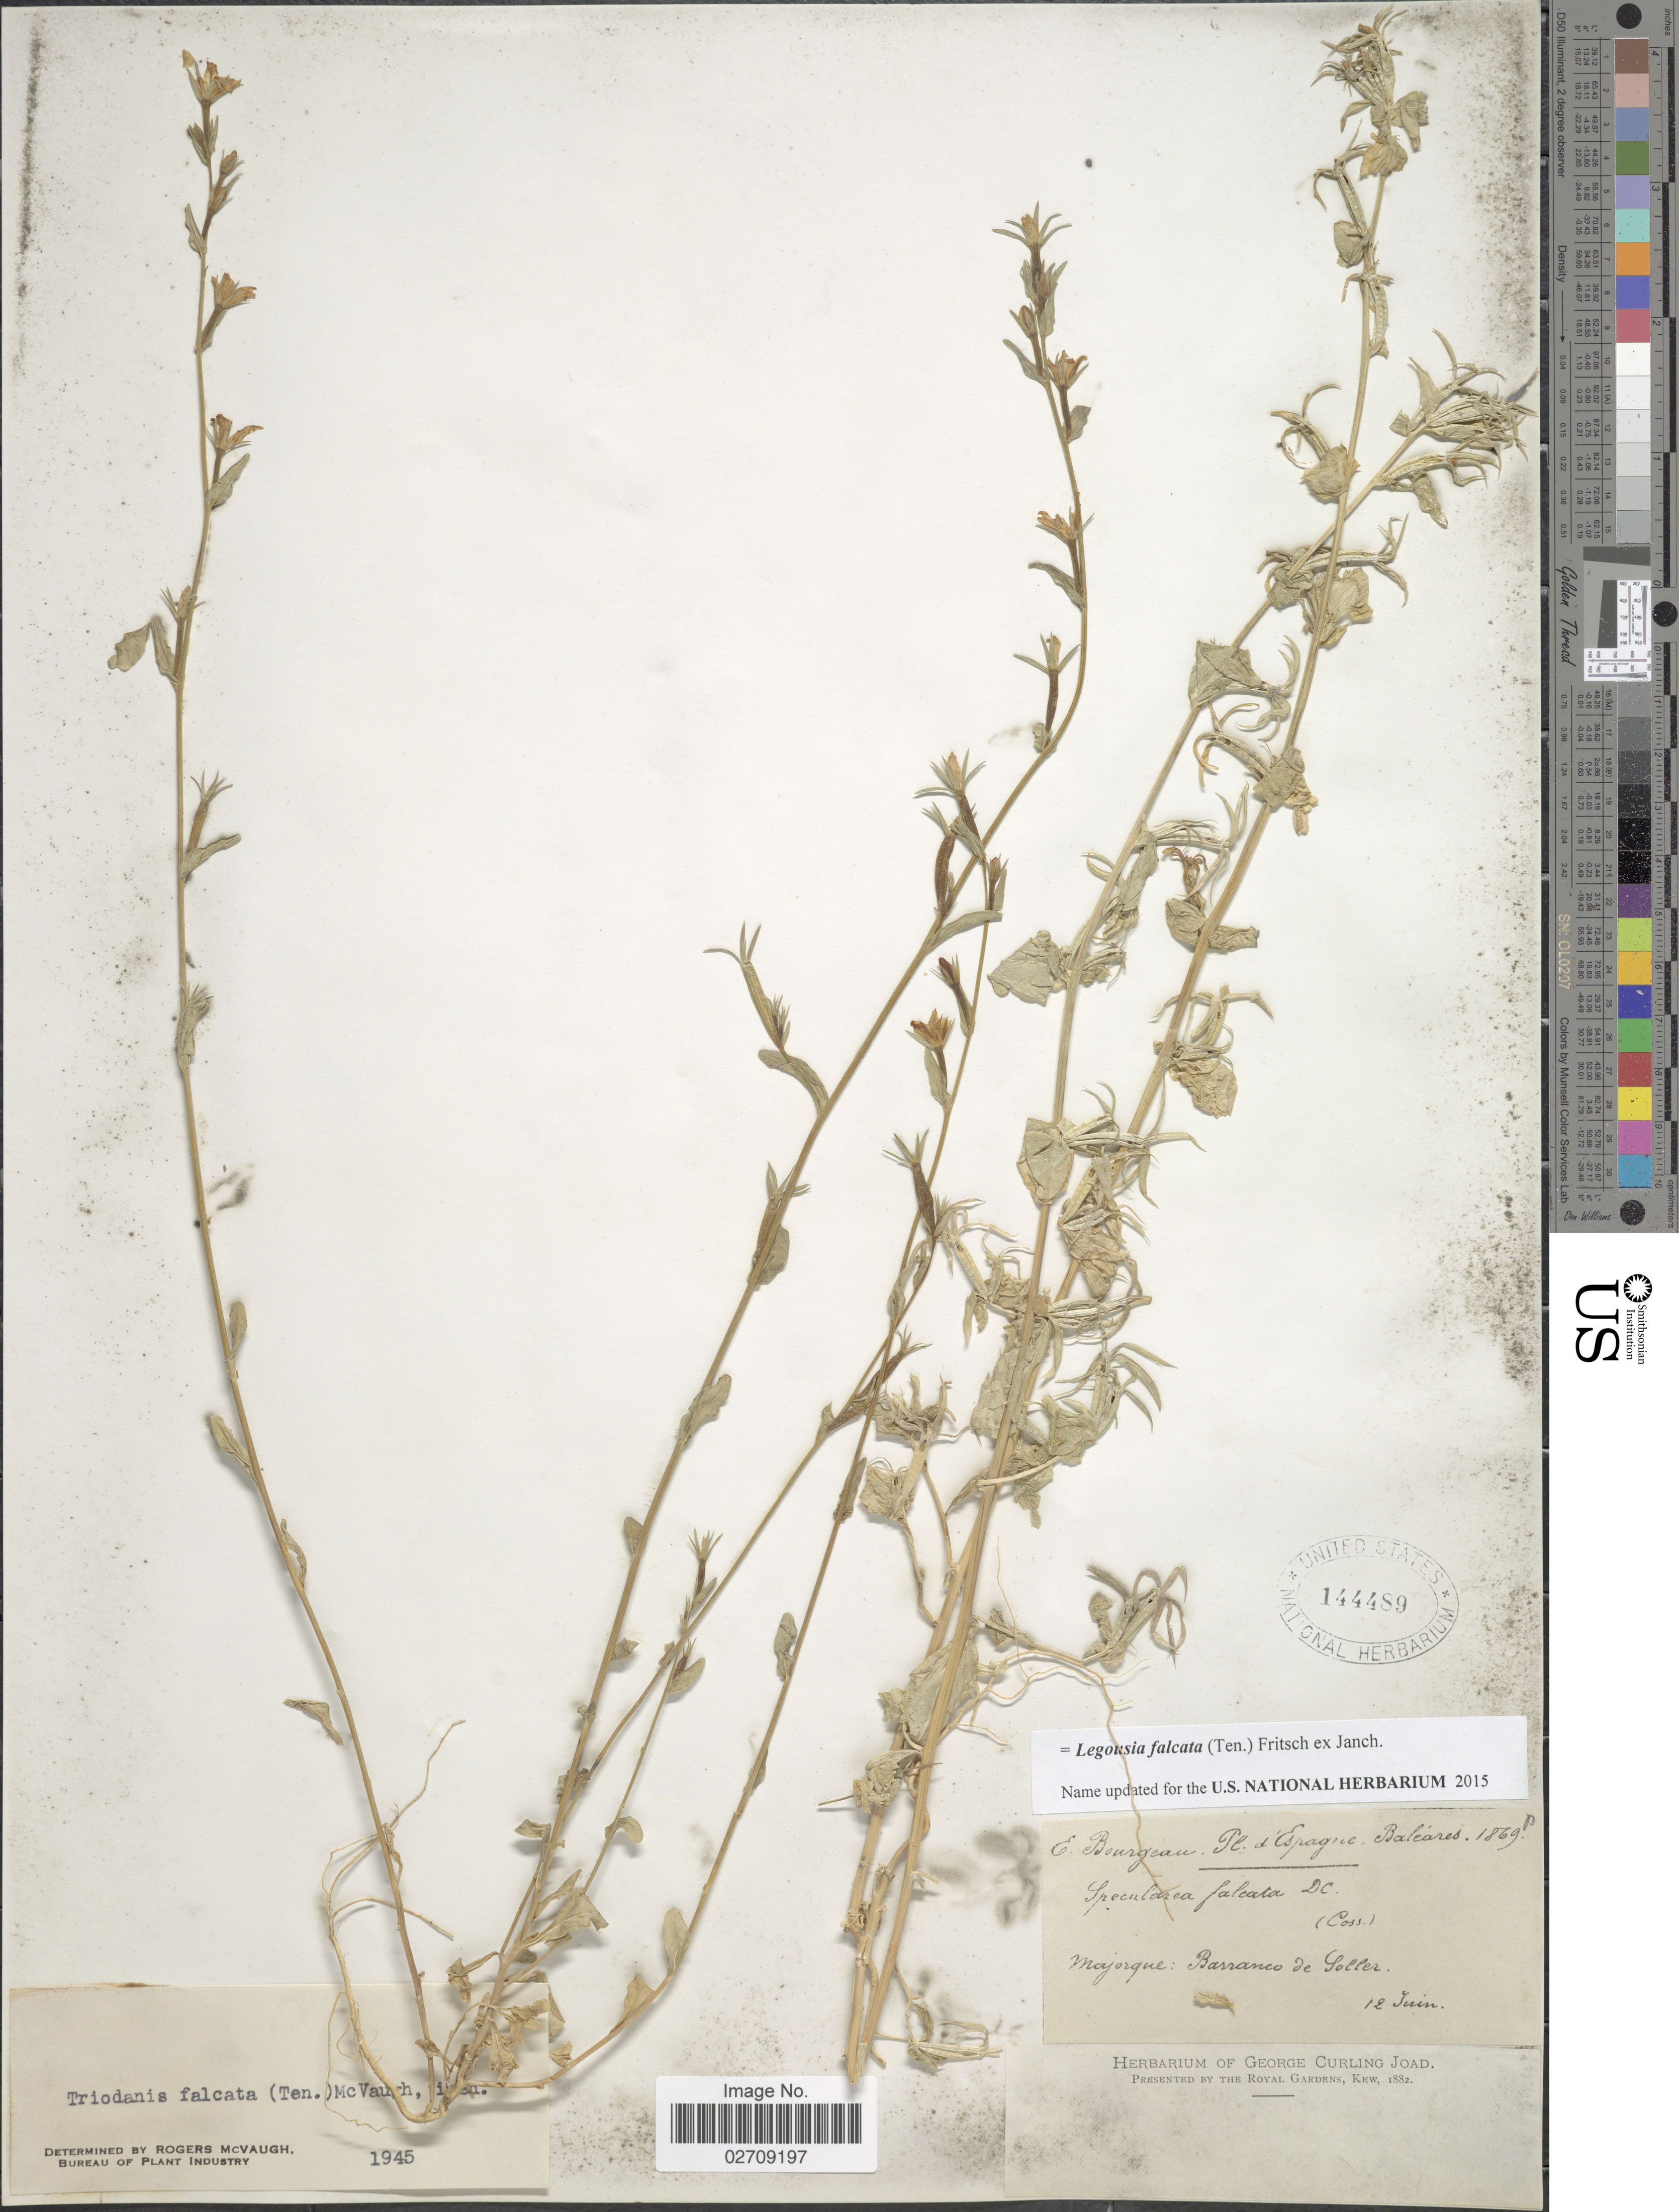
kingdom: Plantae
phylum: Tracheophyta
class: Magnoliopsida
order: Asterales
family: Campanulaceae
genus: Legousia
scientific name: Legousia falcata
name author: (Ten.) Fritsch ex Janch.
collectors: E. Bourgeau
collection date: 1869-06-12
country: Spain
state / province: Islas Baleares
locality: D'Espagne, Baleares. Majorque: Barranca de Soller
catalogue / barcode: US 144489